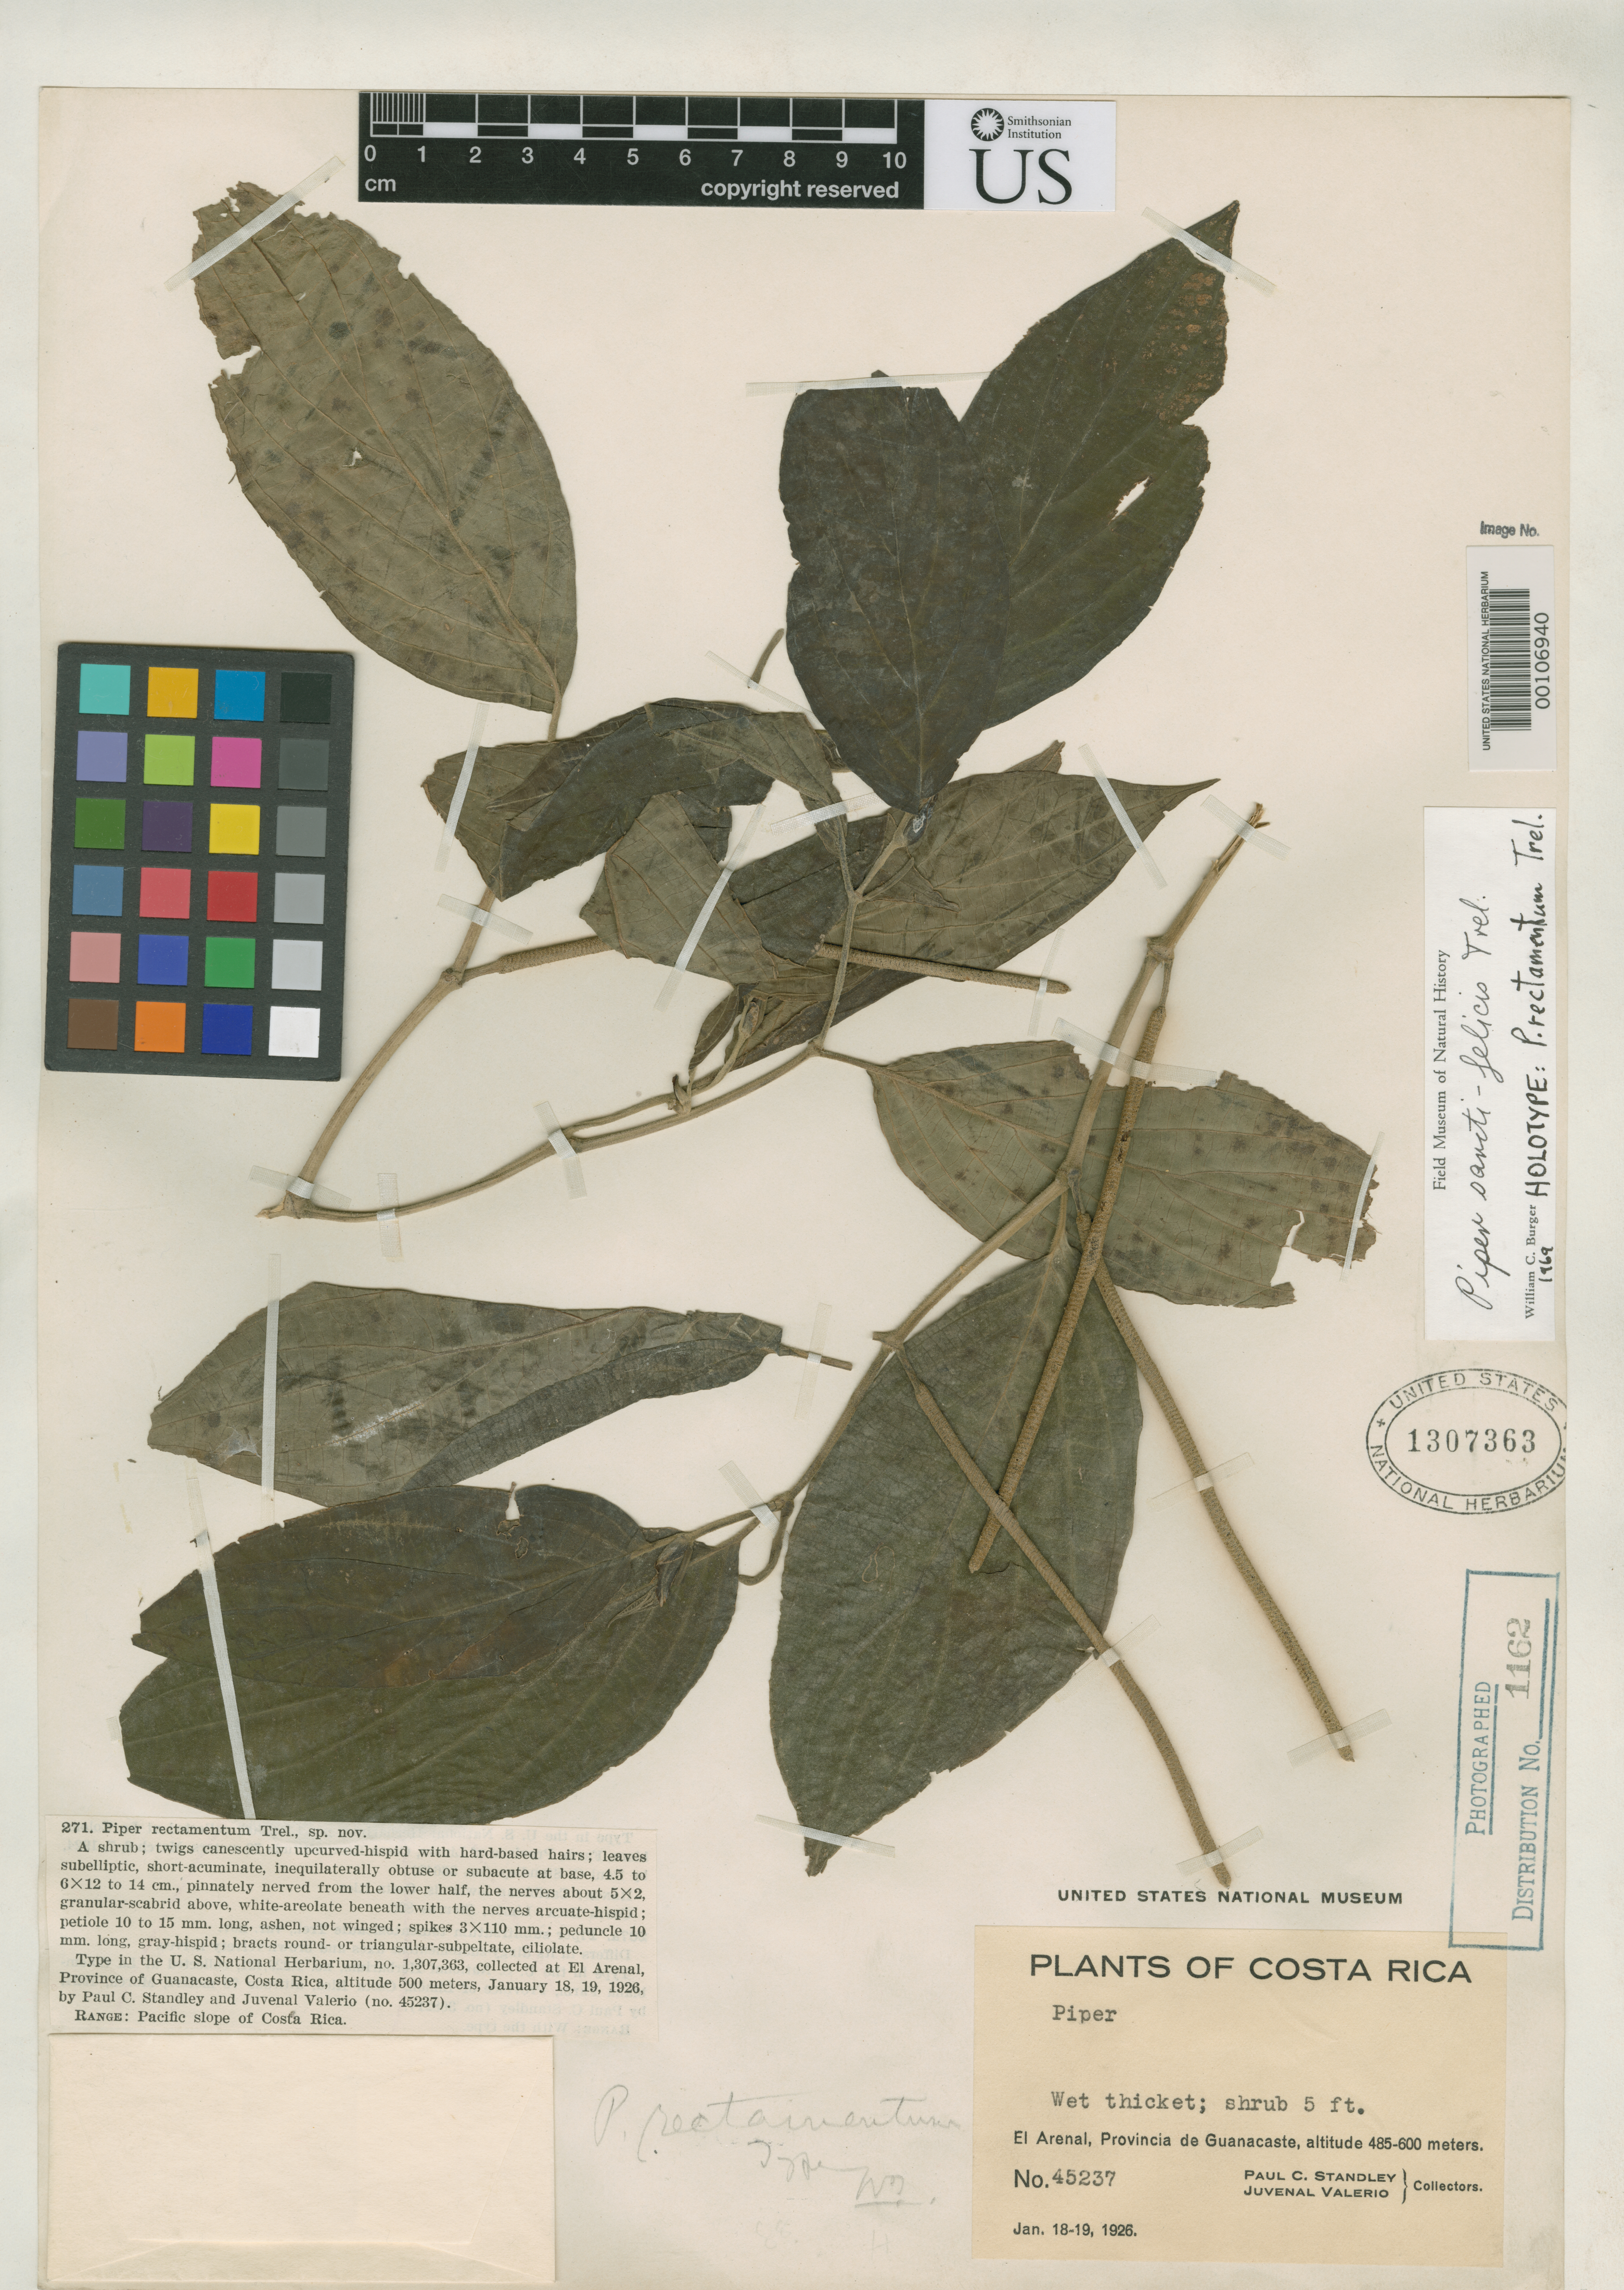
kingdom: Plantae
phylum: Tracheophyta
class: Magnoliopsida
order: Piperales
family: Piperaceae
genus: Piper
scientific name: Piper rectamentum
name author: Trel.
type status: Holotype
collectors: P. C. Standley & J. Valerio R.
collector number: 45237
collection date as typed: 18 Jan 1926 to 19 Jan 1926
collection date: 1926-01-18/1926-01-19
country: Costa Rica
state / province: Guanacaste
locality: El Arenal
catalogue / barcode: US 1307363